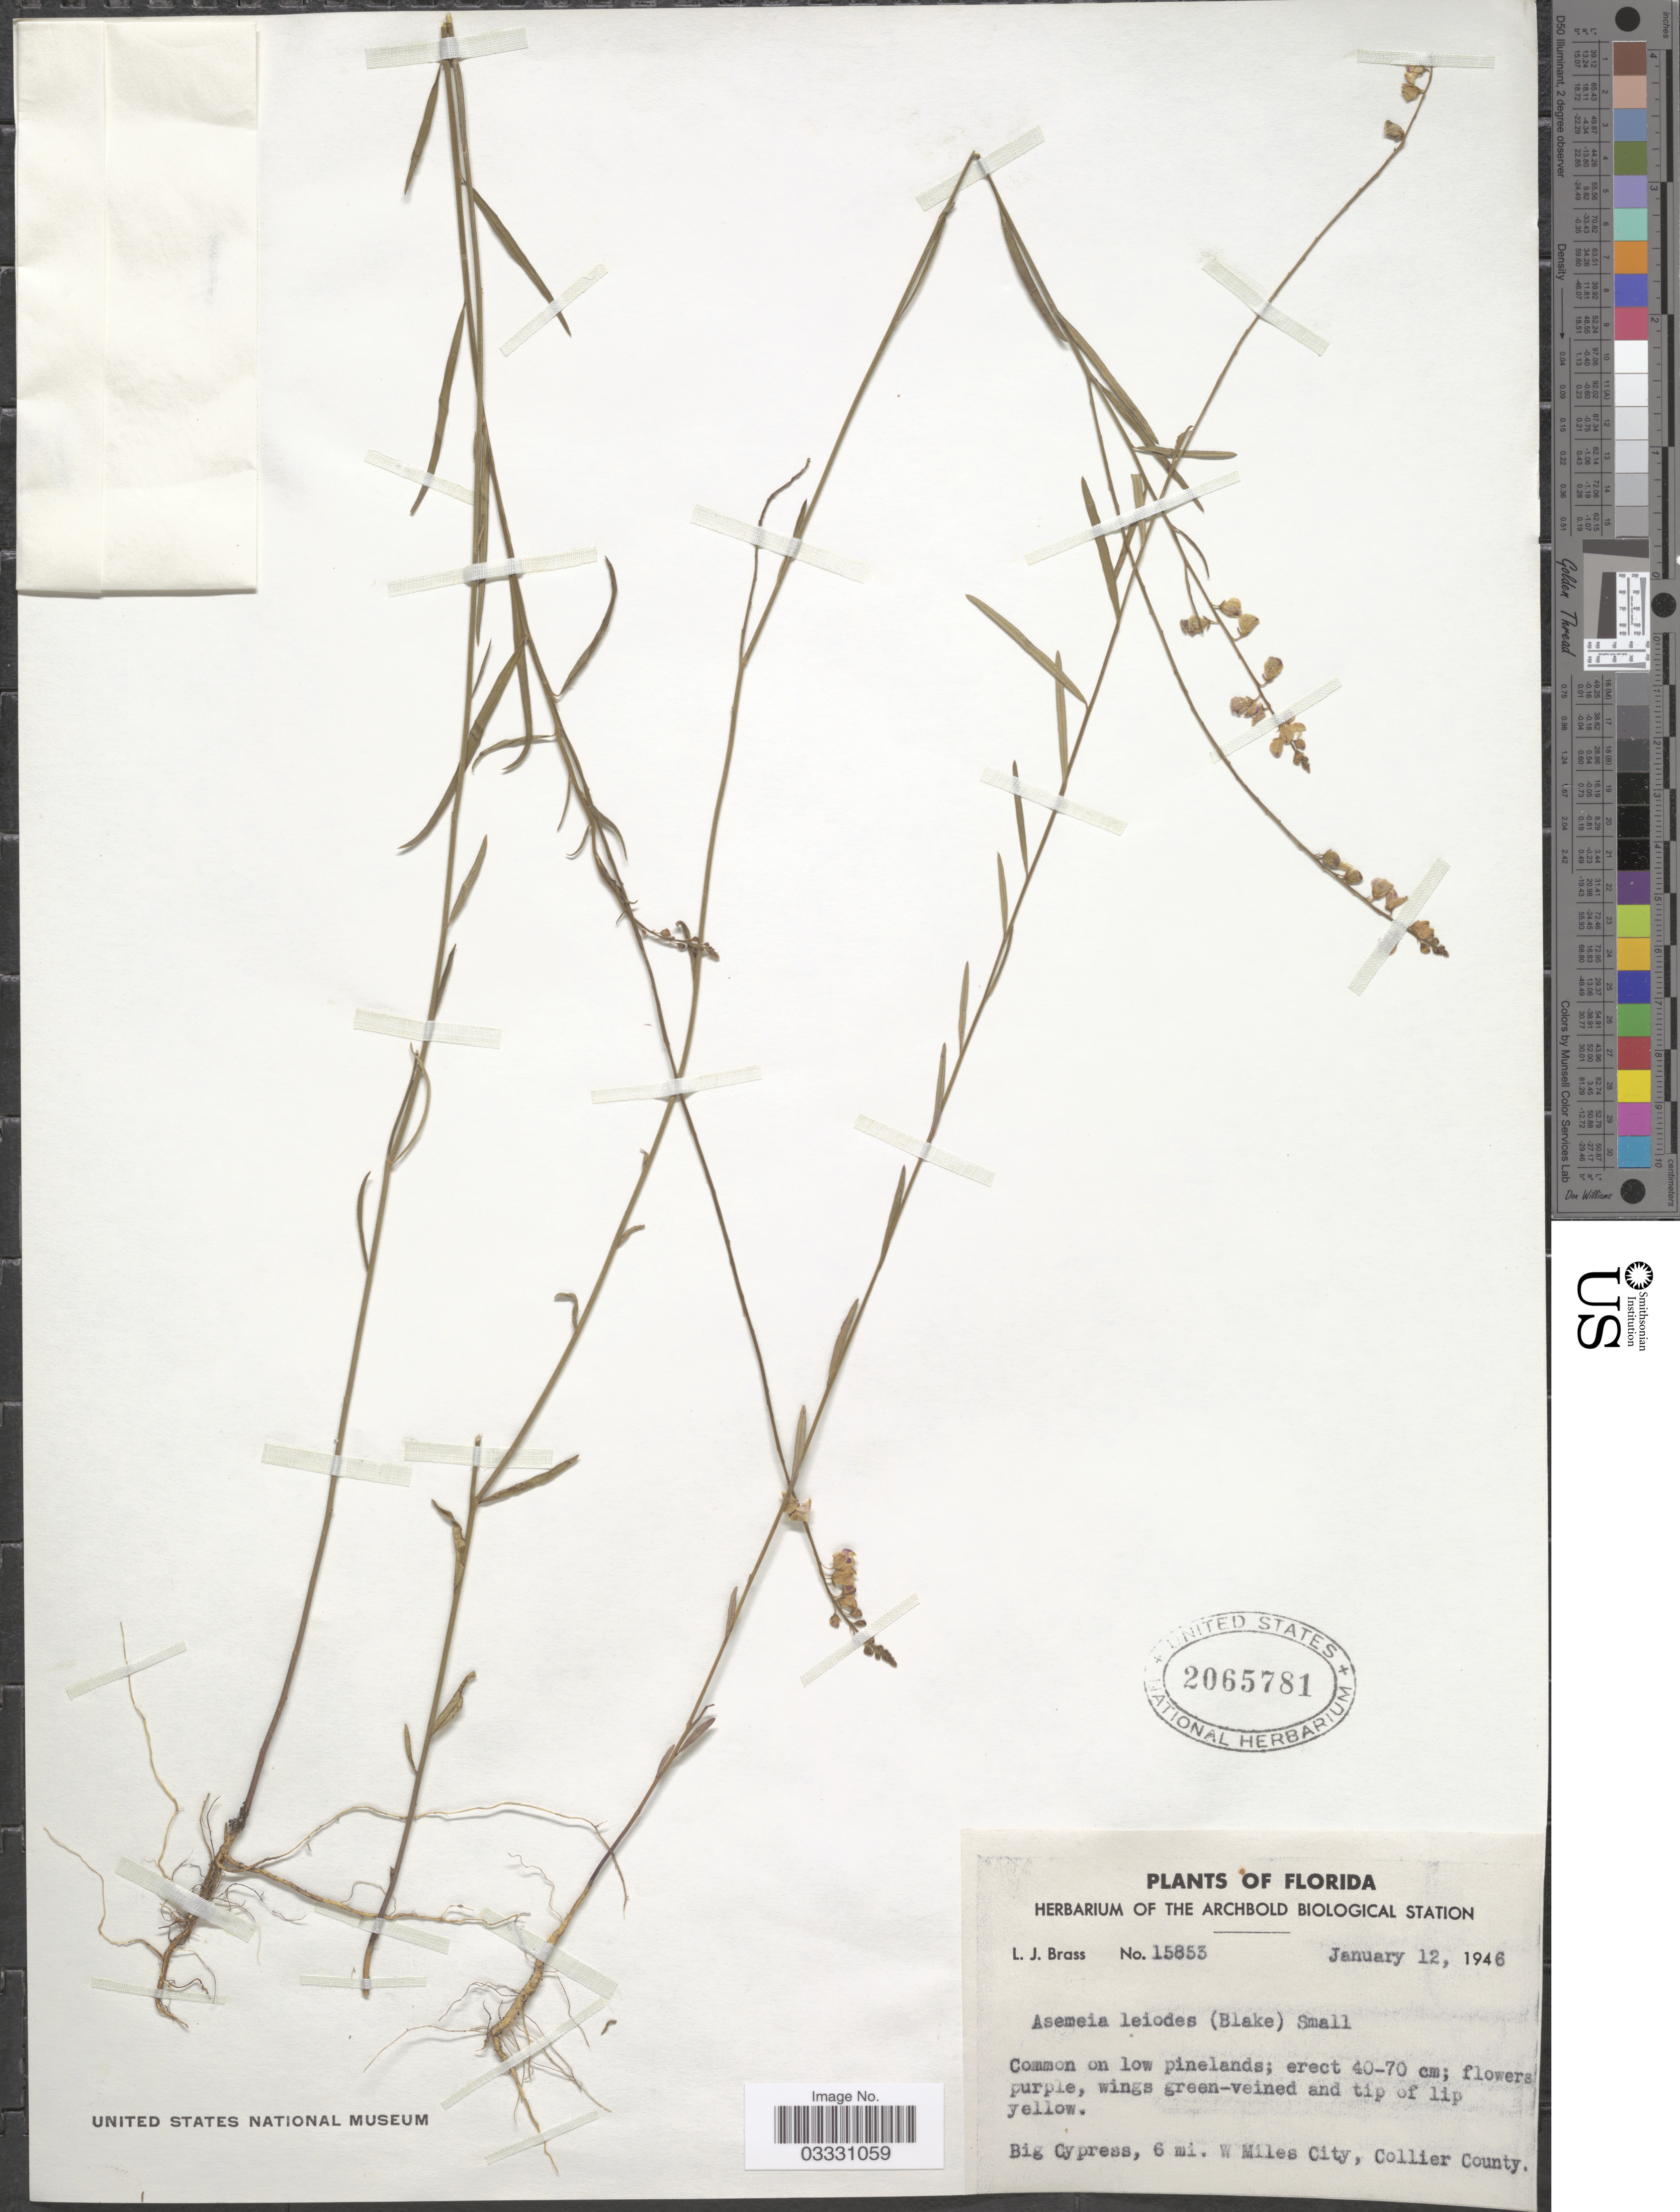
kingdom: Plantae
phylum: Tracheophyta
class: Magnoliopsida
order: Fabales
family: Polygalaceae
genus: Polygala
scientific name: Polygala grandiflora var. leiodes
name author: S.F. Blake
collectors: L. J. Brass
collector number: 15853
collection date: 1946-01-12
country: United States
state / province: Florida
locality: Big Cypress, 6 mi. W Miles City, Collier County.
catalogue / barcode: US 2065781